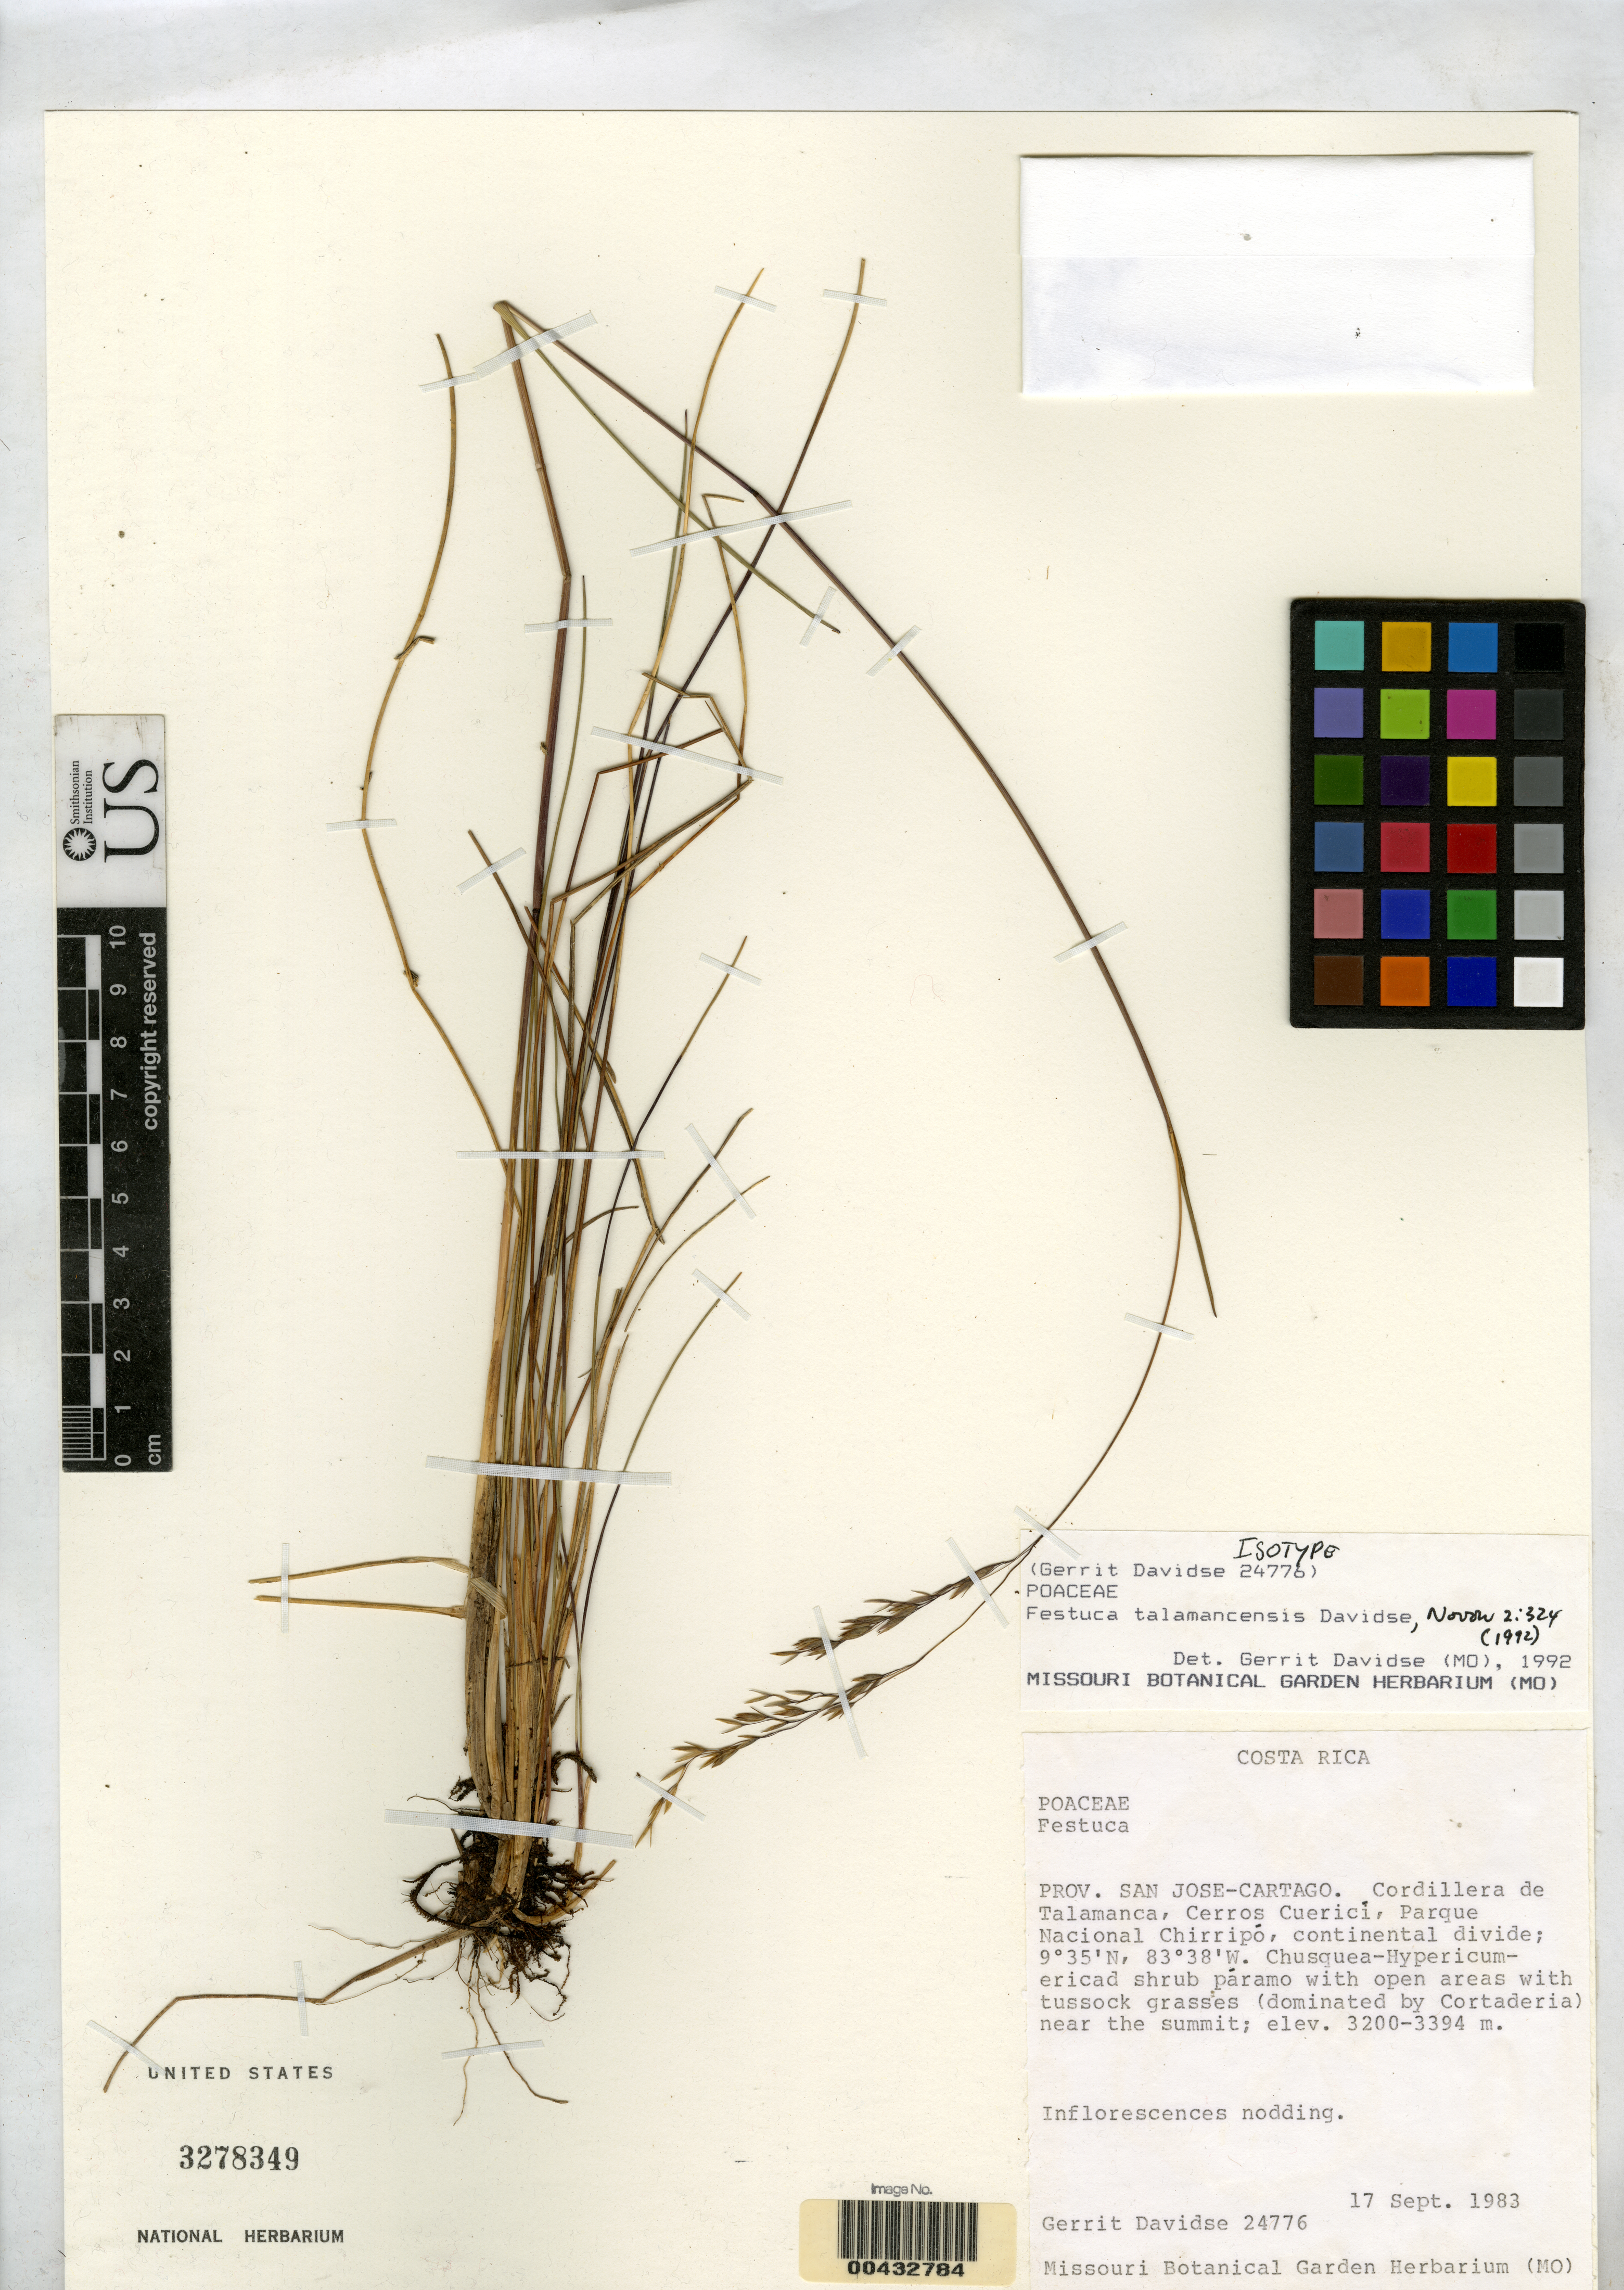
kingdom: Plantae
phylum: Tracheophyta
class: Liliopsida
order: Poales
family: Poaceae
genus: Festuca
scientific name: Festuca talamancensis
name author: Davidse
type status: Isotype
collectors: G. Davidse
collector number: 24776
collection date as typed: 17 Sep 1983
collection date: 1983-09-17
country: Costa Rica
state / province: Cartago / San Jose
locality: Cordillera de Talamanca, Cerros Cuerici, Parque Nacional Chirripo, Continental Divide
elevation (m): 3200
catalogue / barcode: US 3278349